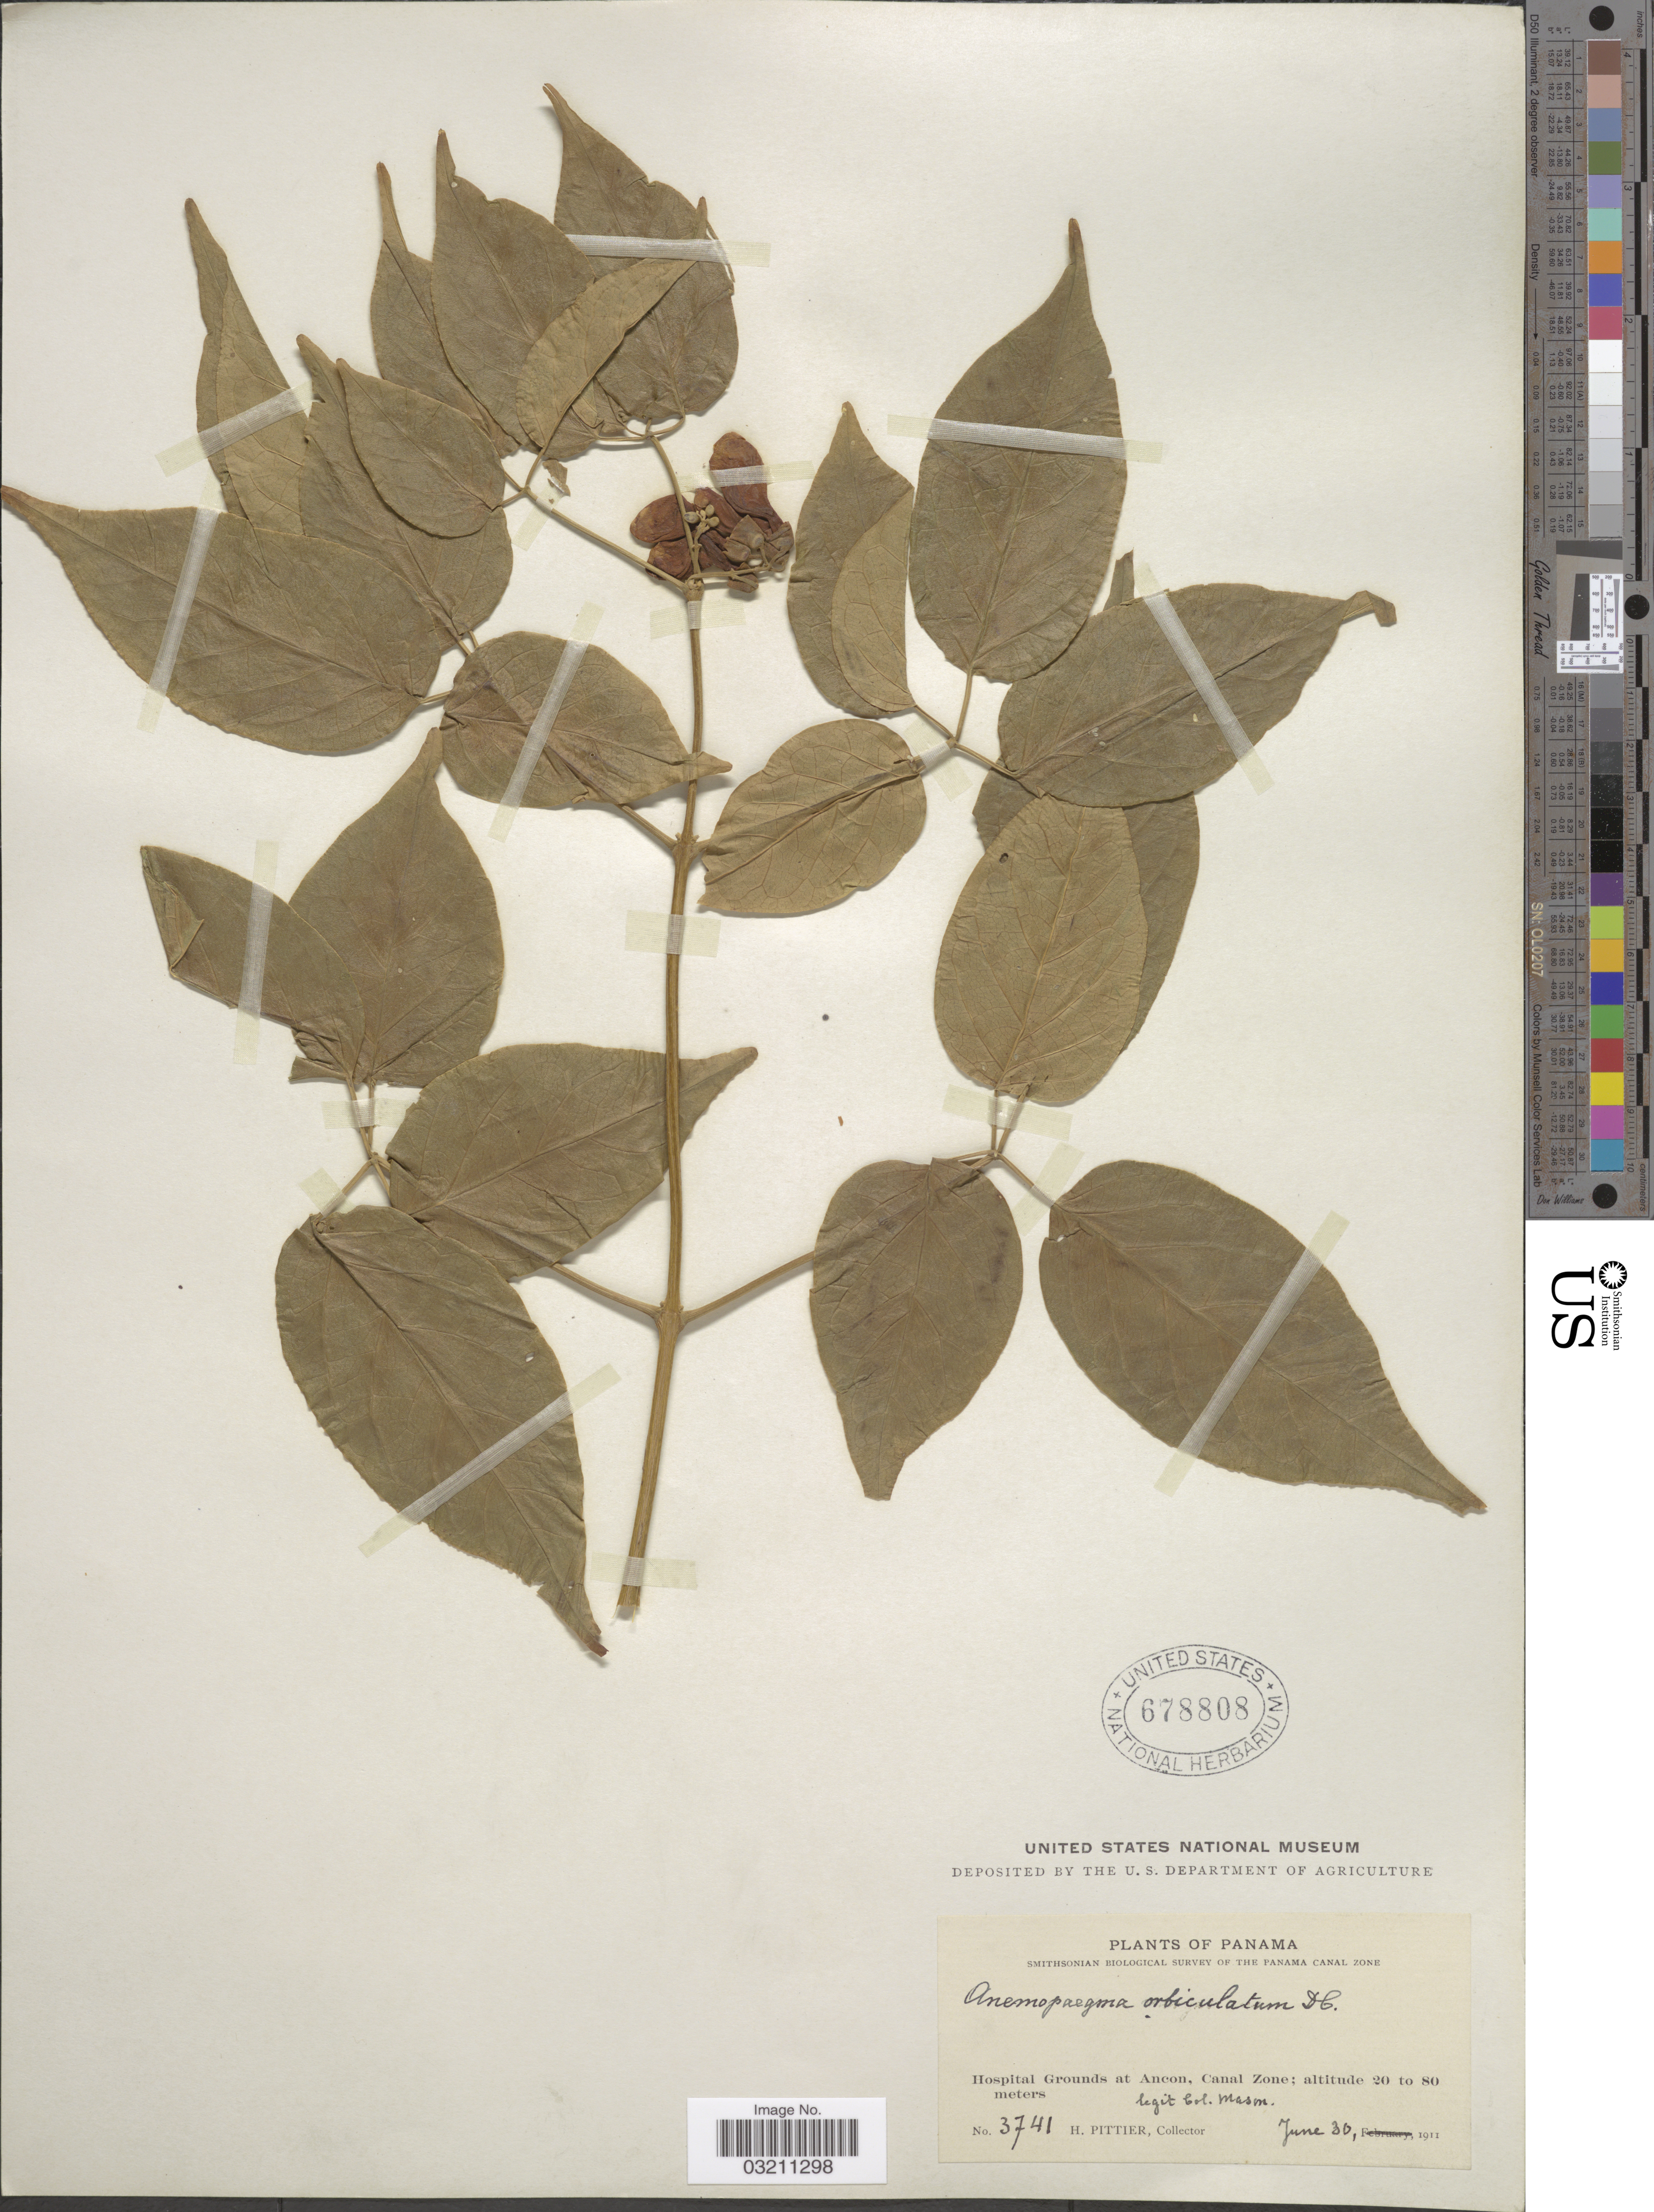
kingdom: Plantae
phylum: Tracheophyta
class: Magnoliopsida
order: Lamiales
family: Bignoniaceae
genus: Amphilophium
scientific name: Amphilophium orbiculatum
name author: (Jacq.) DC.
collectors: H. F. Pittier & C. Mason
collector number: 3741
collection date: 1911-06-30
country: Panama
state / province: Colón / Panamá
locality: Hospital Grounds at Ancon. Canal Zone.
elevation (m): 20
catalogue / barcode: US 678808